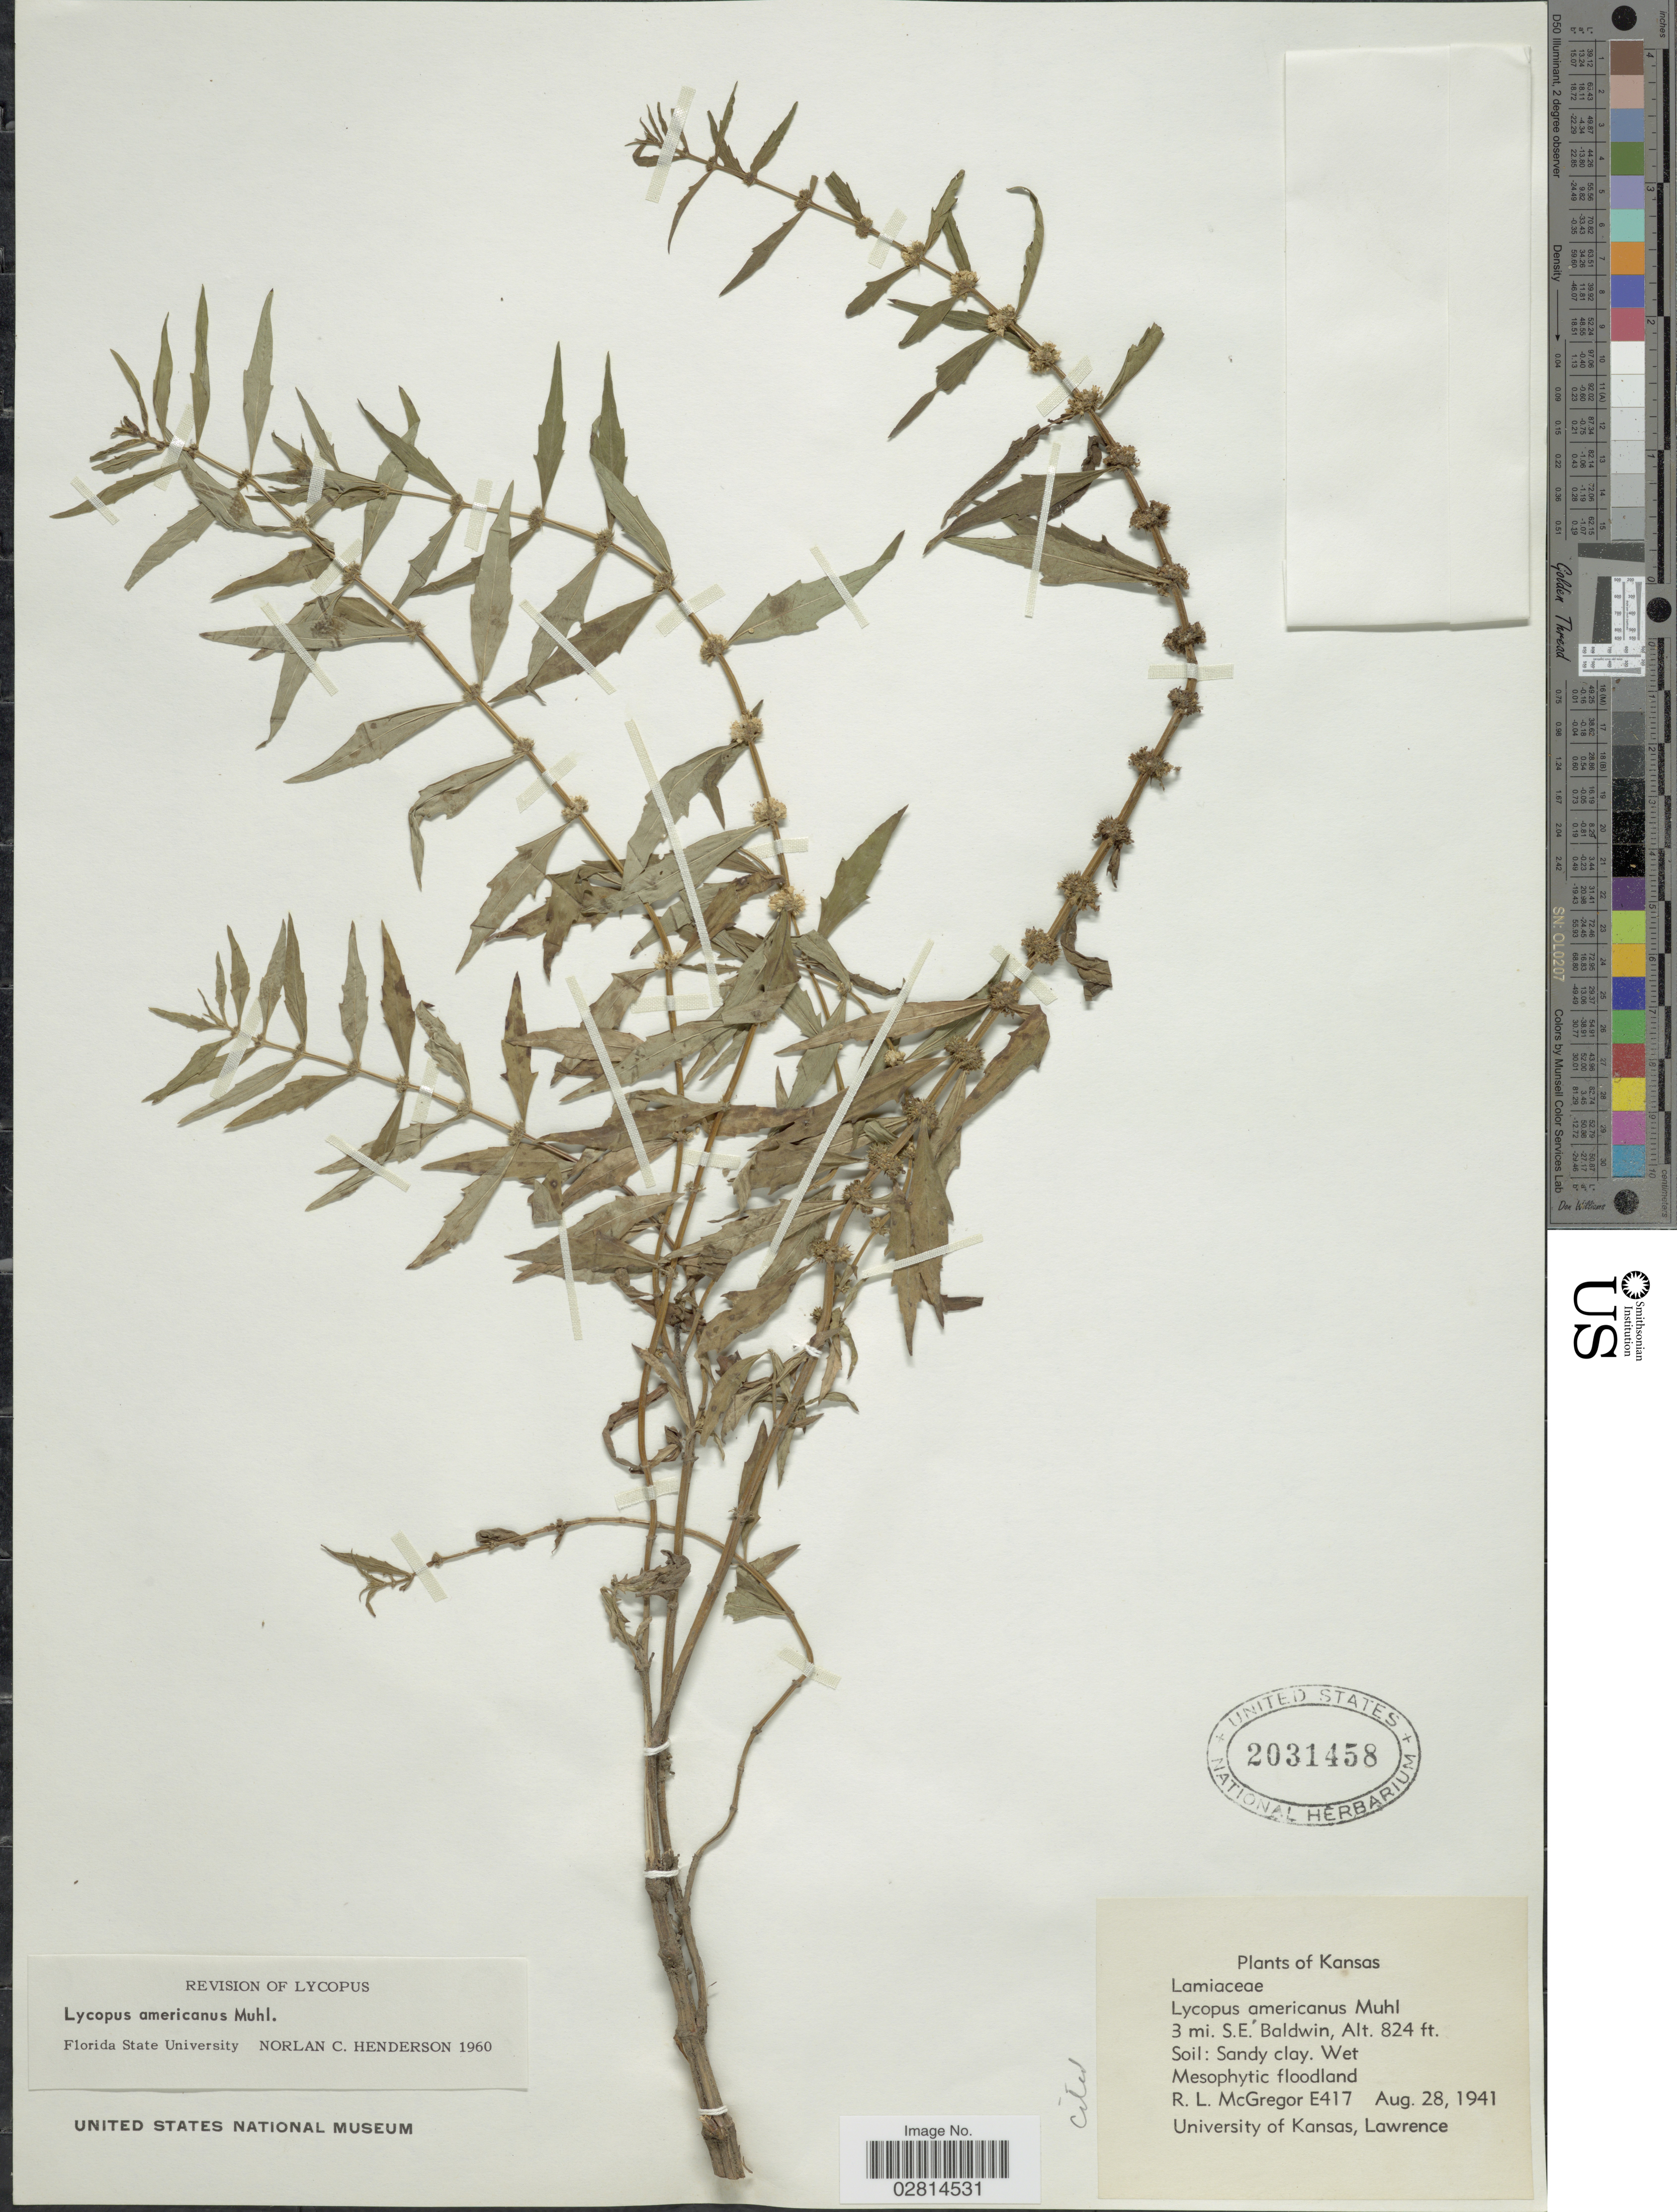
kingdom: Plantae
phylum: Tracheophyta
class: Magnoliopsida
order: Lamiales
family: Lamiaceae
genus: Lycopus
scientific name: Lycopus americanus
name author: Muhl. ex W.P.C. Barton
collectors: R. McGregor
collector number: E417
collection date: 1941-08-28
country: United States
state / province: Kansas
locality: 3 mi. S.E. Baldwin.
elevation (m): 251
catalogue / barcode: US 2031458